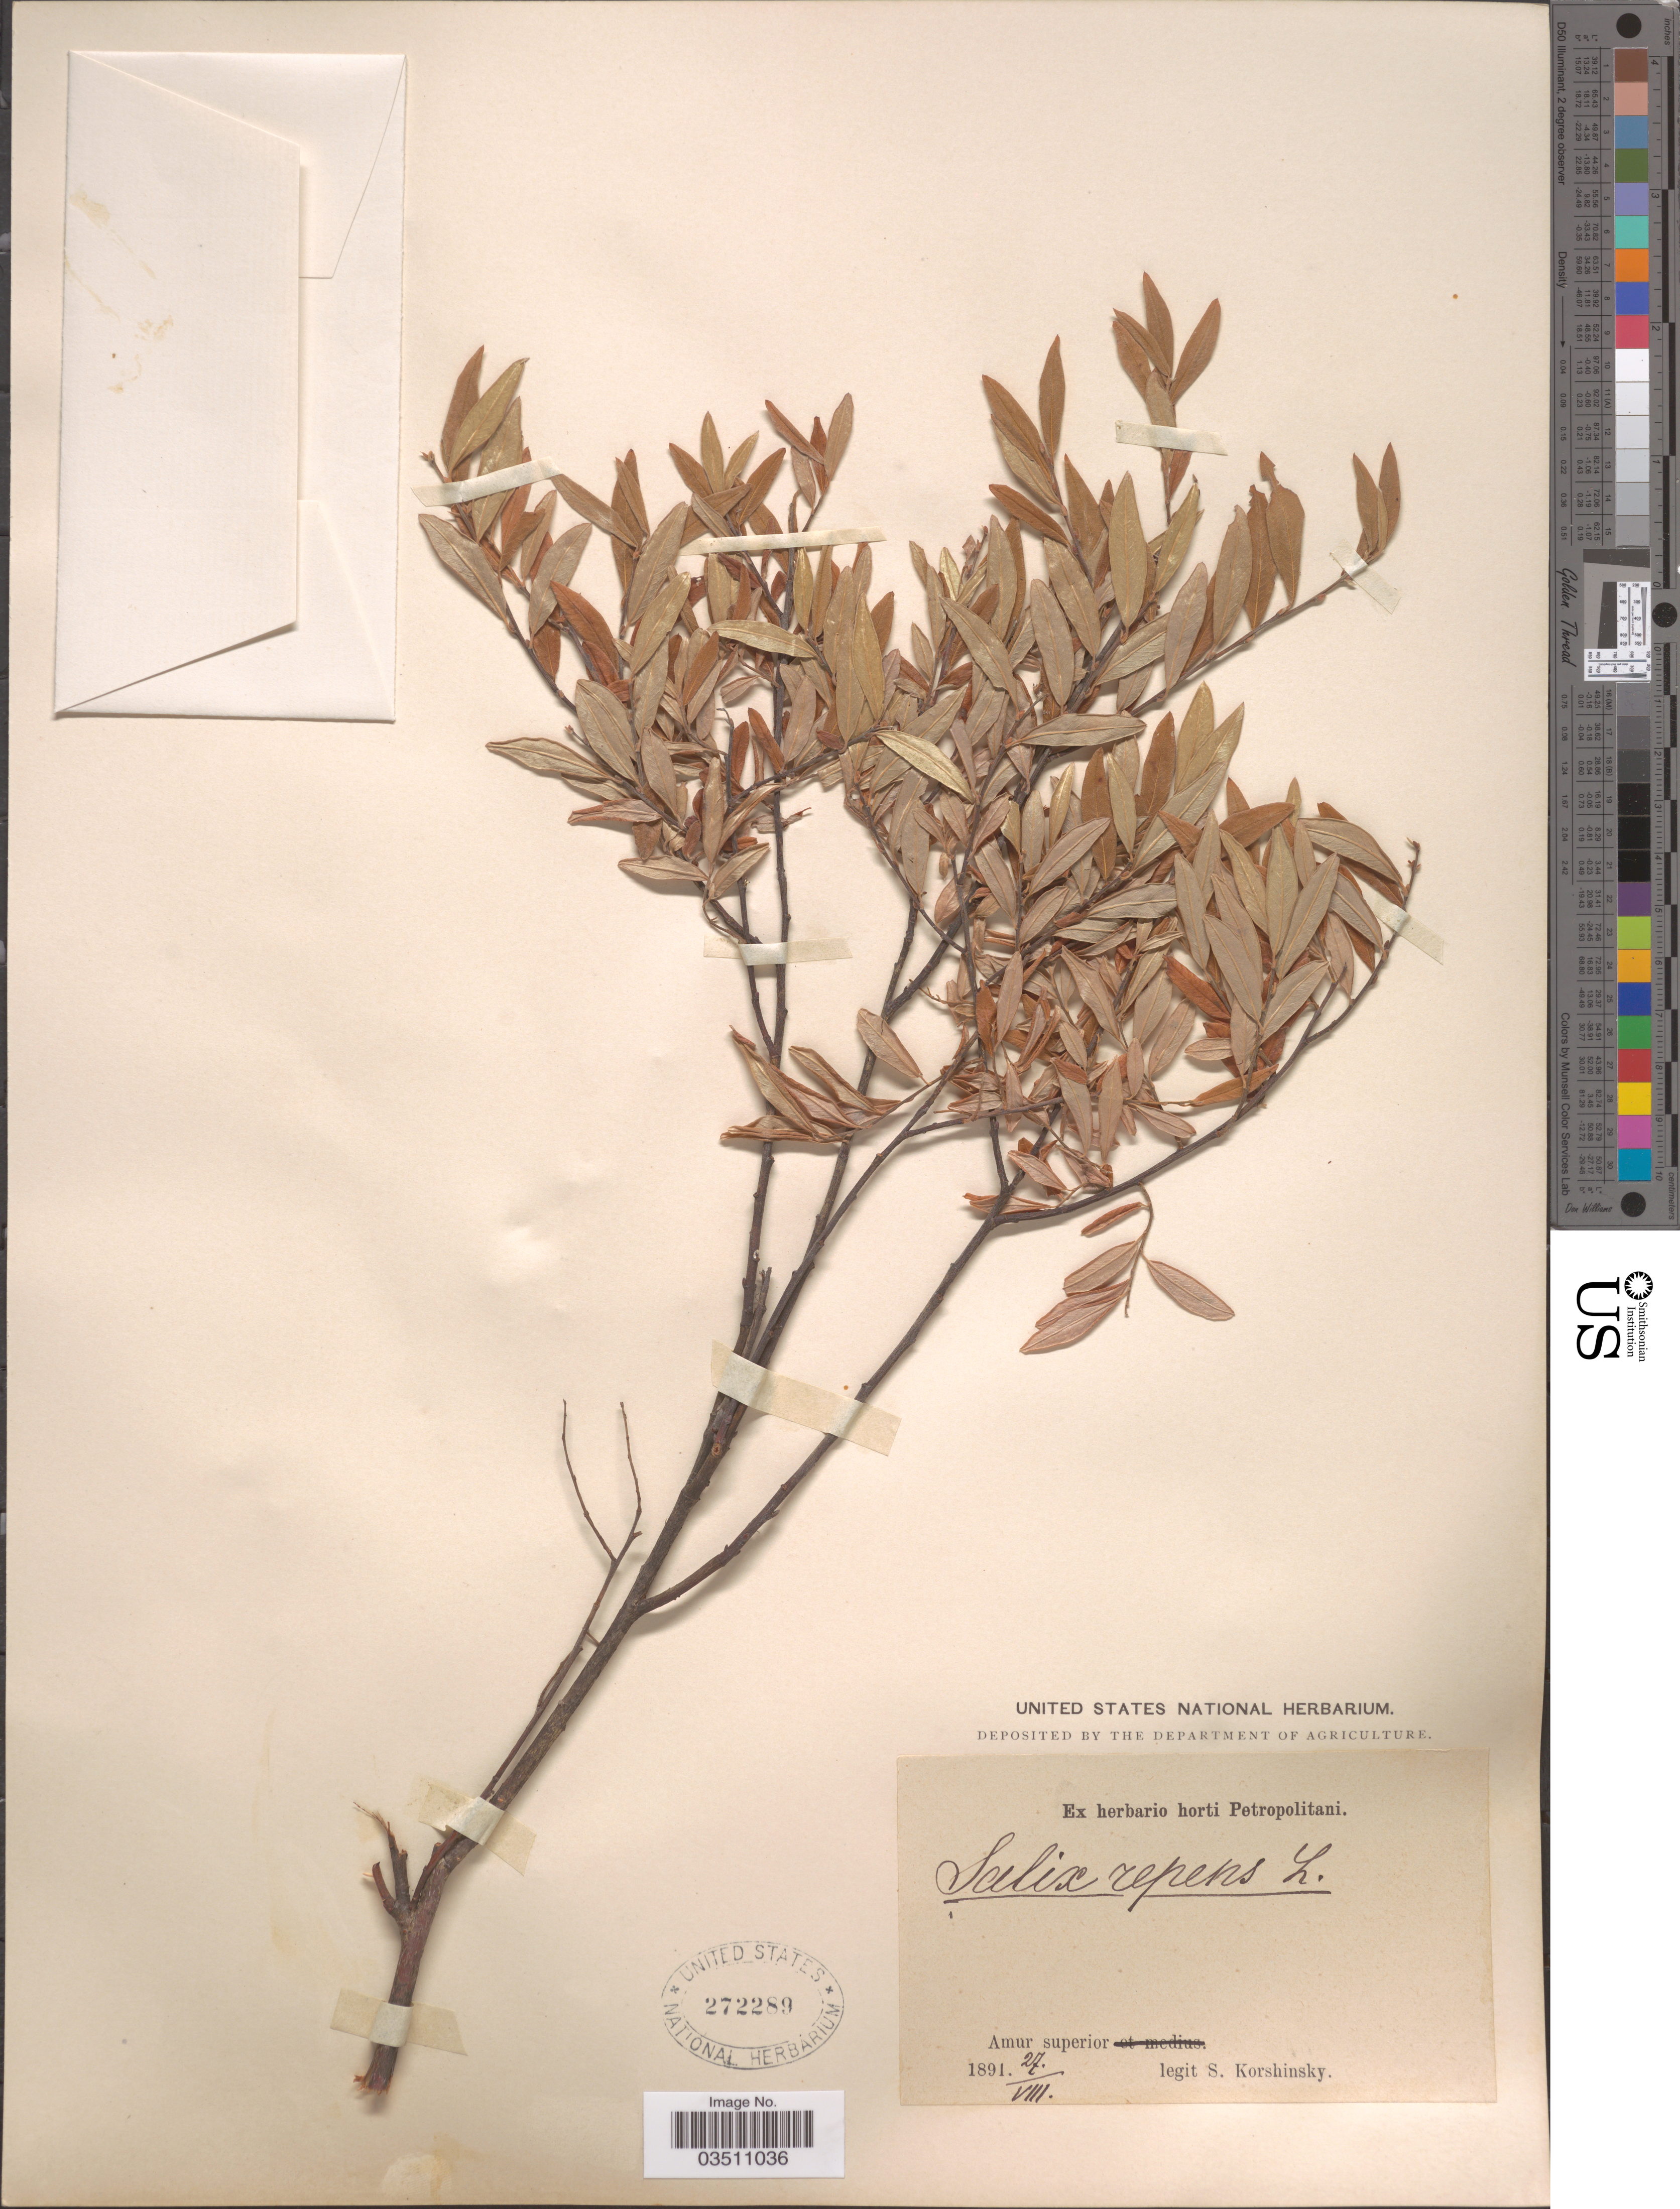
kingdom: Plantae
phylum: Tracheophyta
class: Magnoliopsida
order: Malpighiales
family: Salicaceae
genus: Salix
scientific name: Salix repens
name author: L.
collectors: S. I. Korshinsky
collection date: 1891-08-27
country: Russian Federation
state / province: Amur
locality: Amur superior.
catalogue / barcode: US 272289